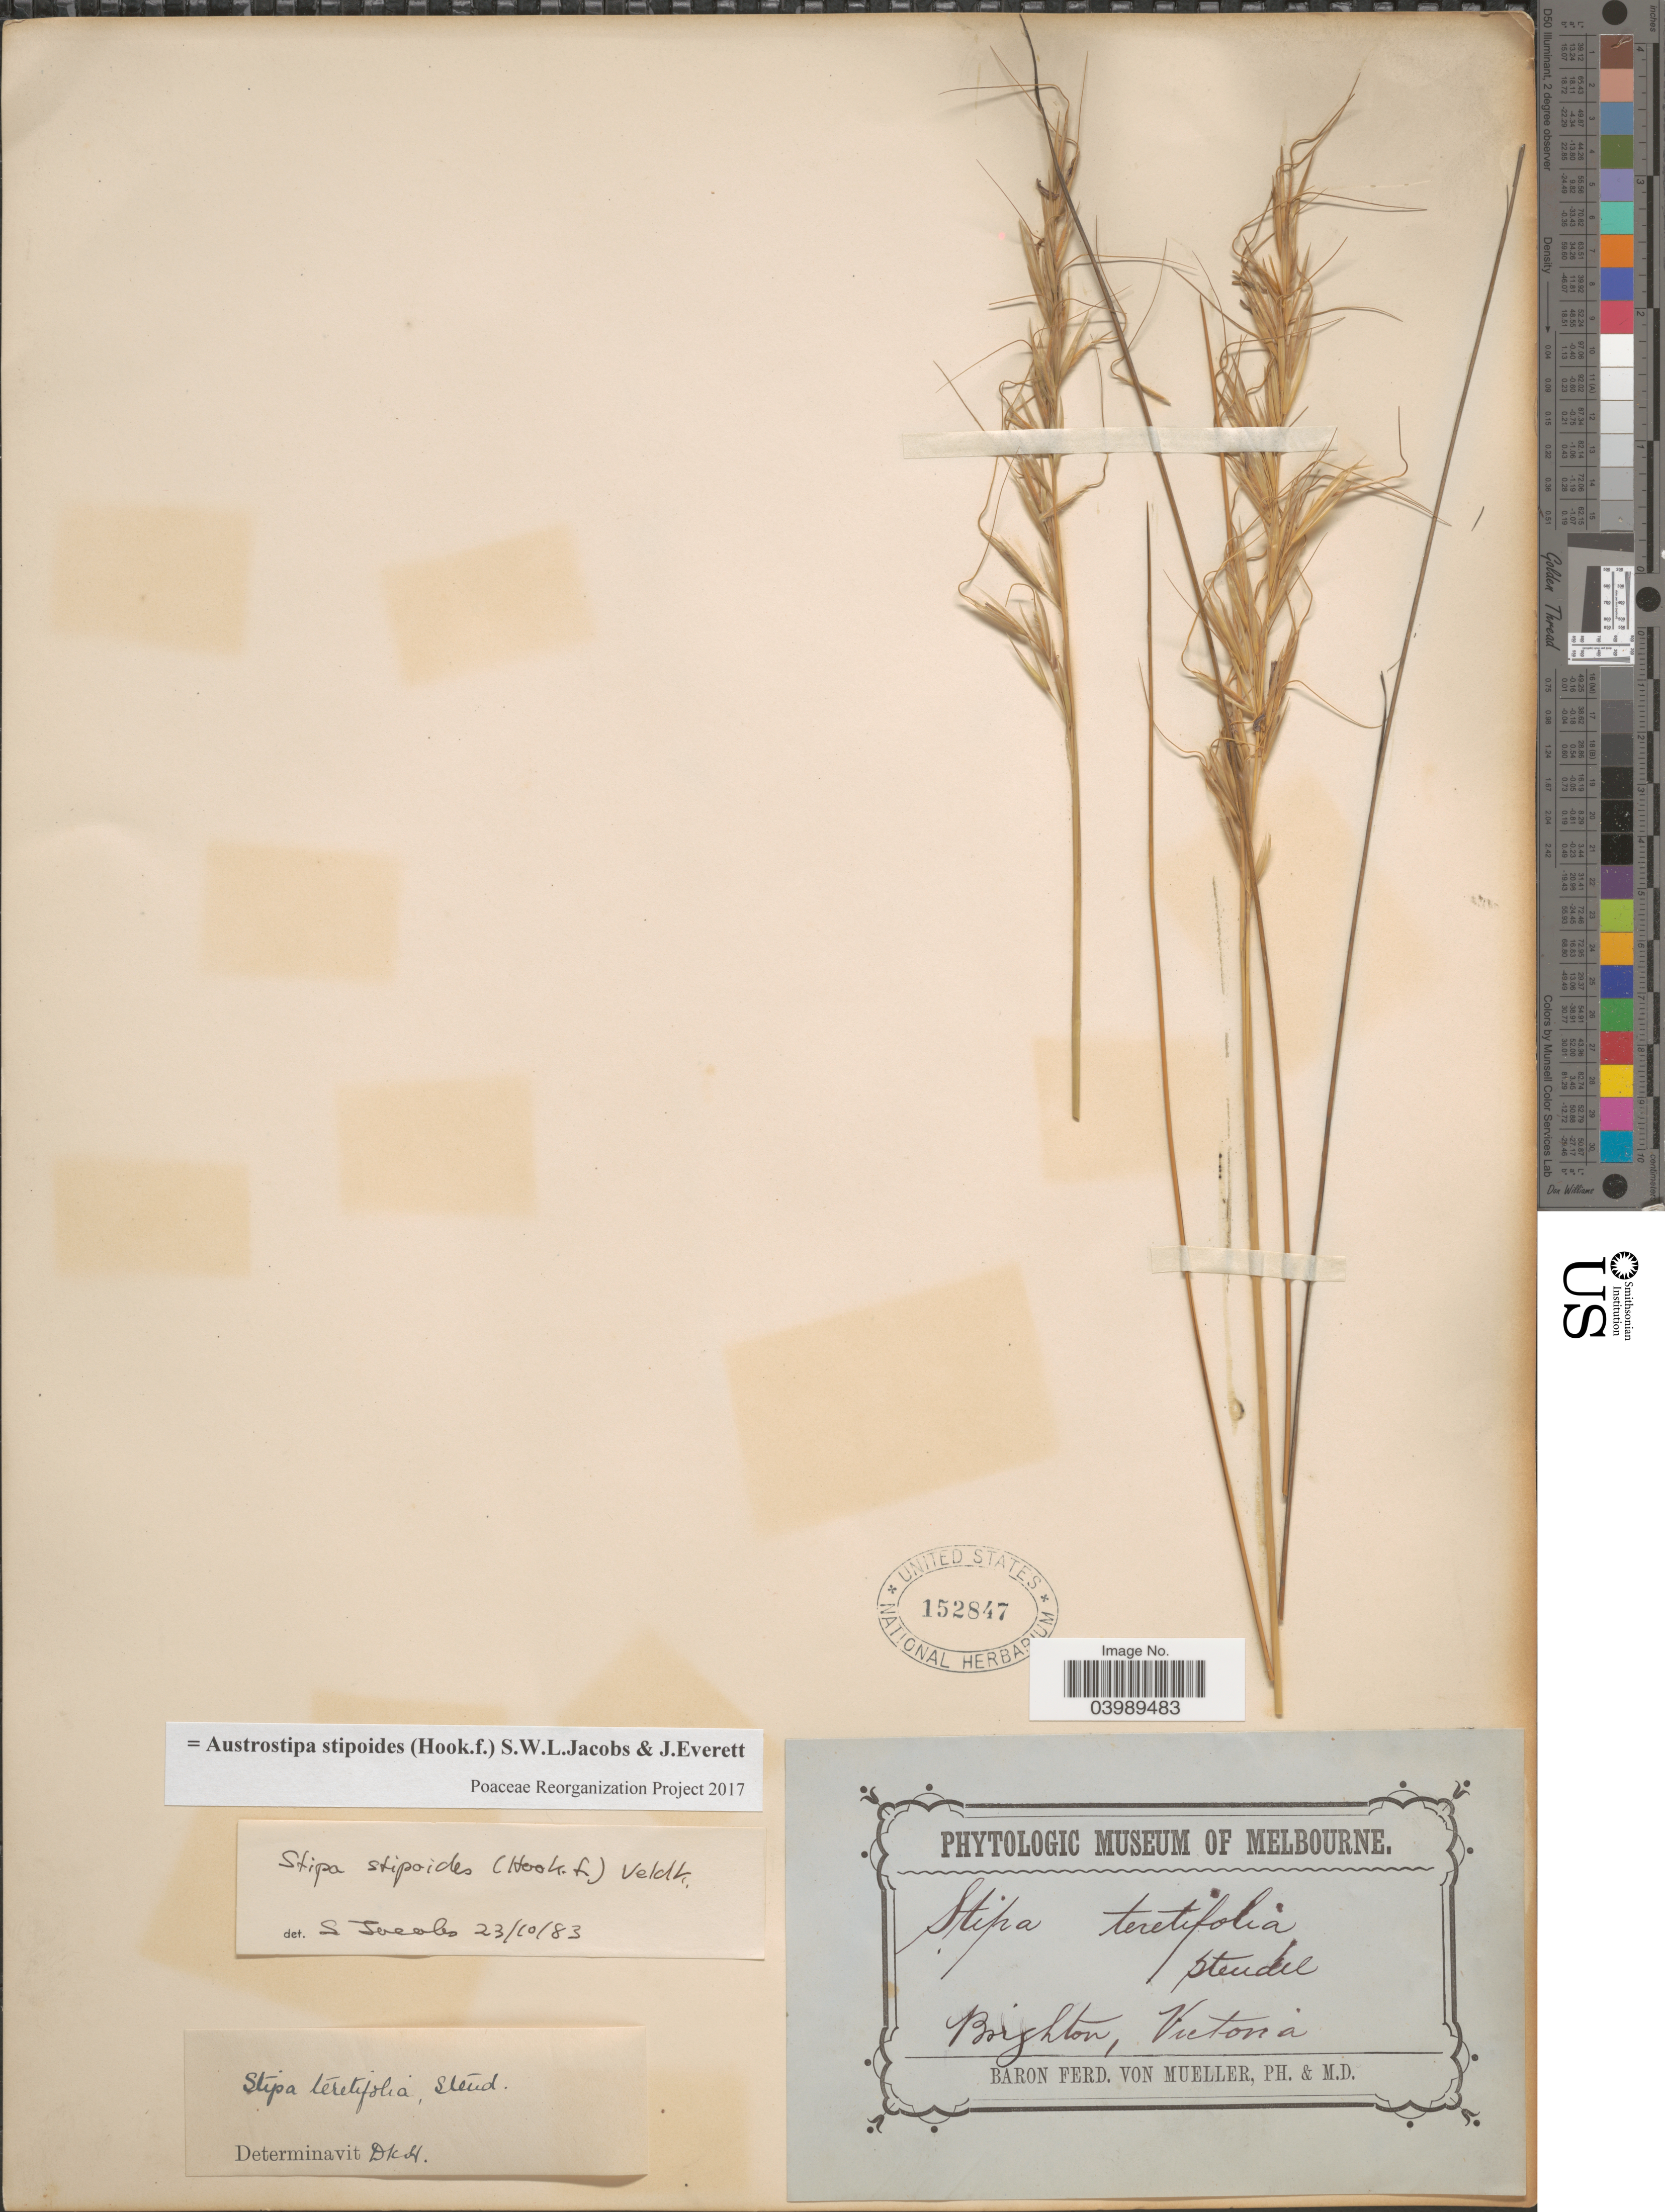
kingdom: Plantae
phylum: Tracheophyta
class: Liliopsida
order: Poales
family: Poaceae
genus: Austrostipa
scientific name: Austrostipa stipoides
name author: (Hook. f.) S.W.L. Jacobs & J. Everett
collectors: F. Mueller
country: Australia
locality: Brighton, Victoria.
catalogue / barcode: US 152847